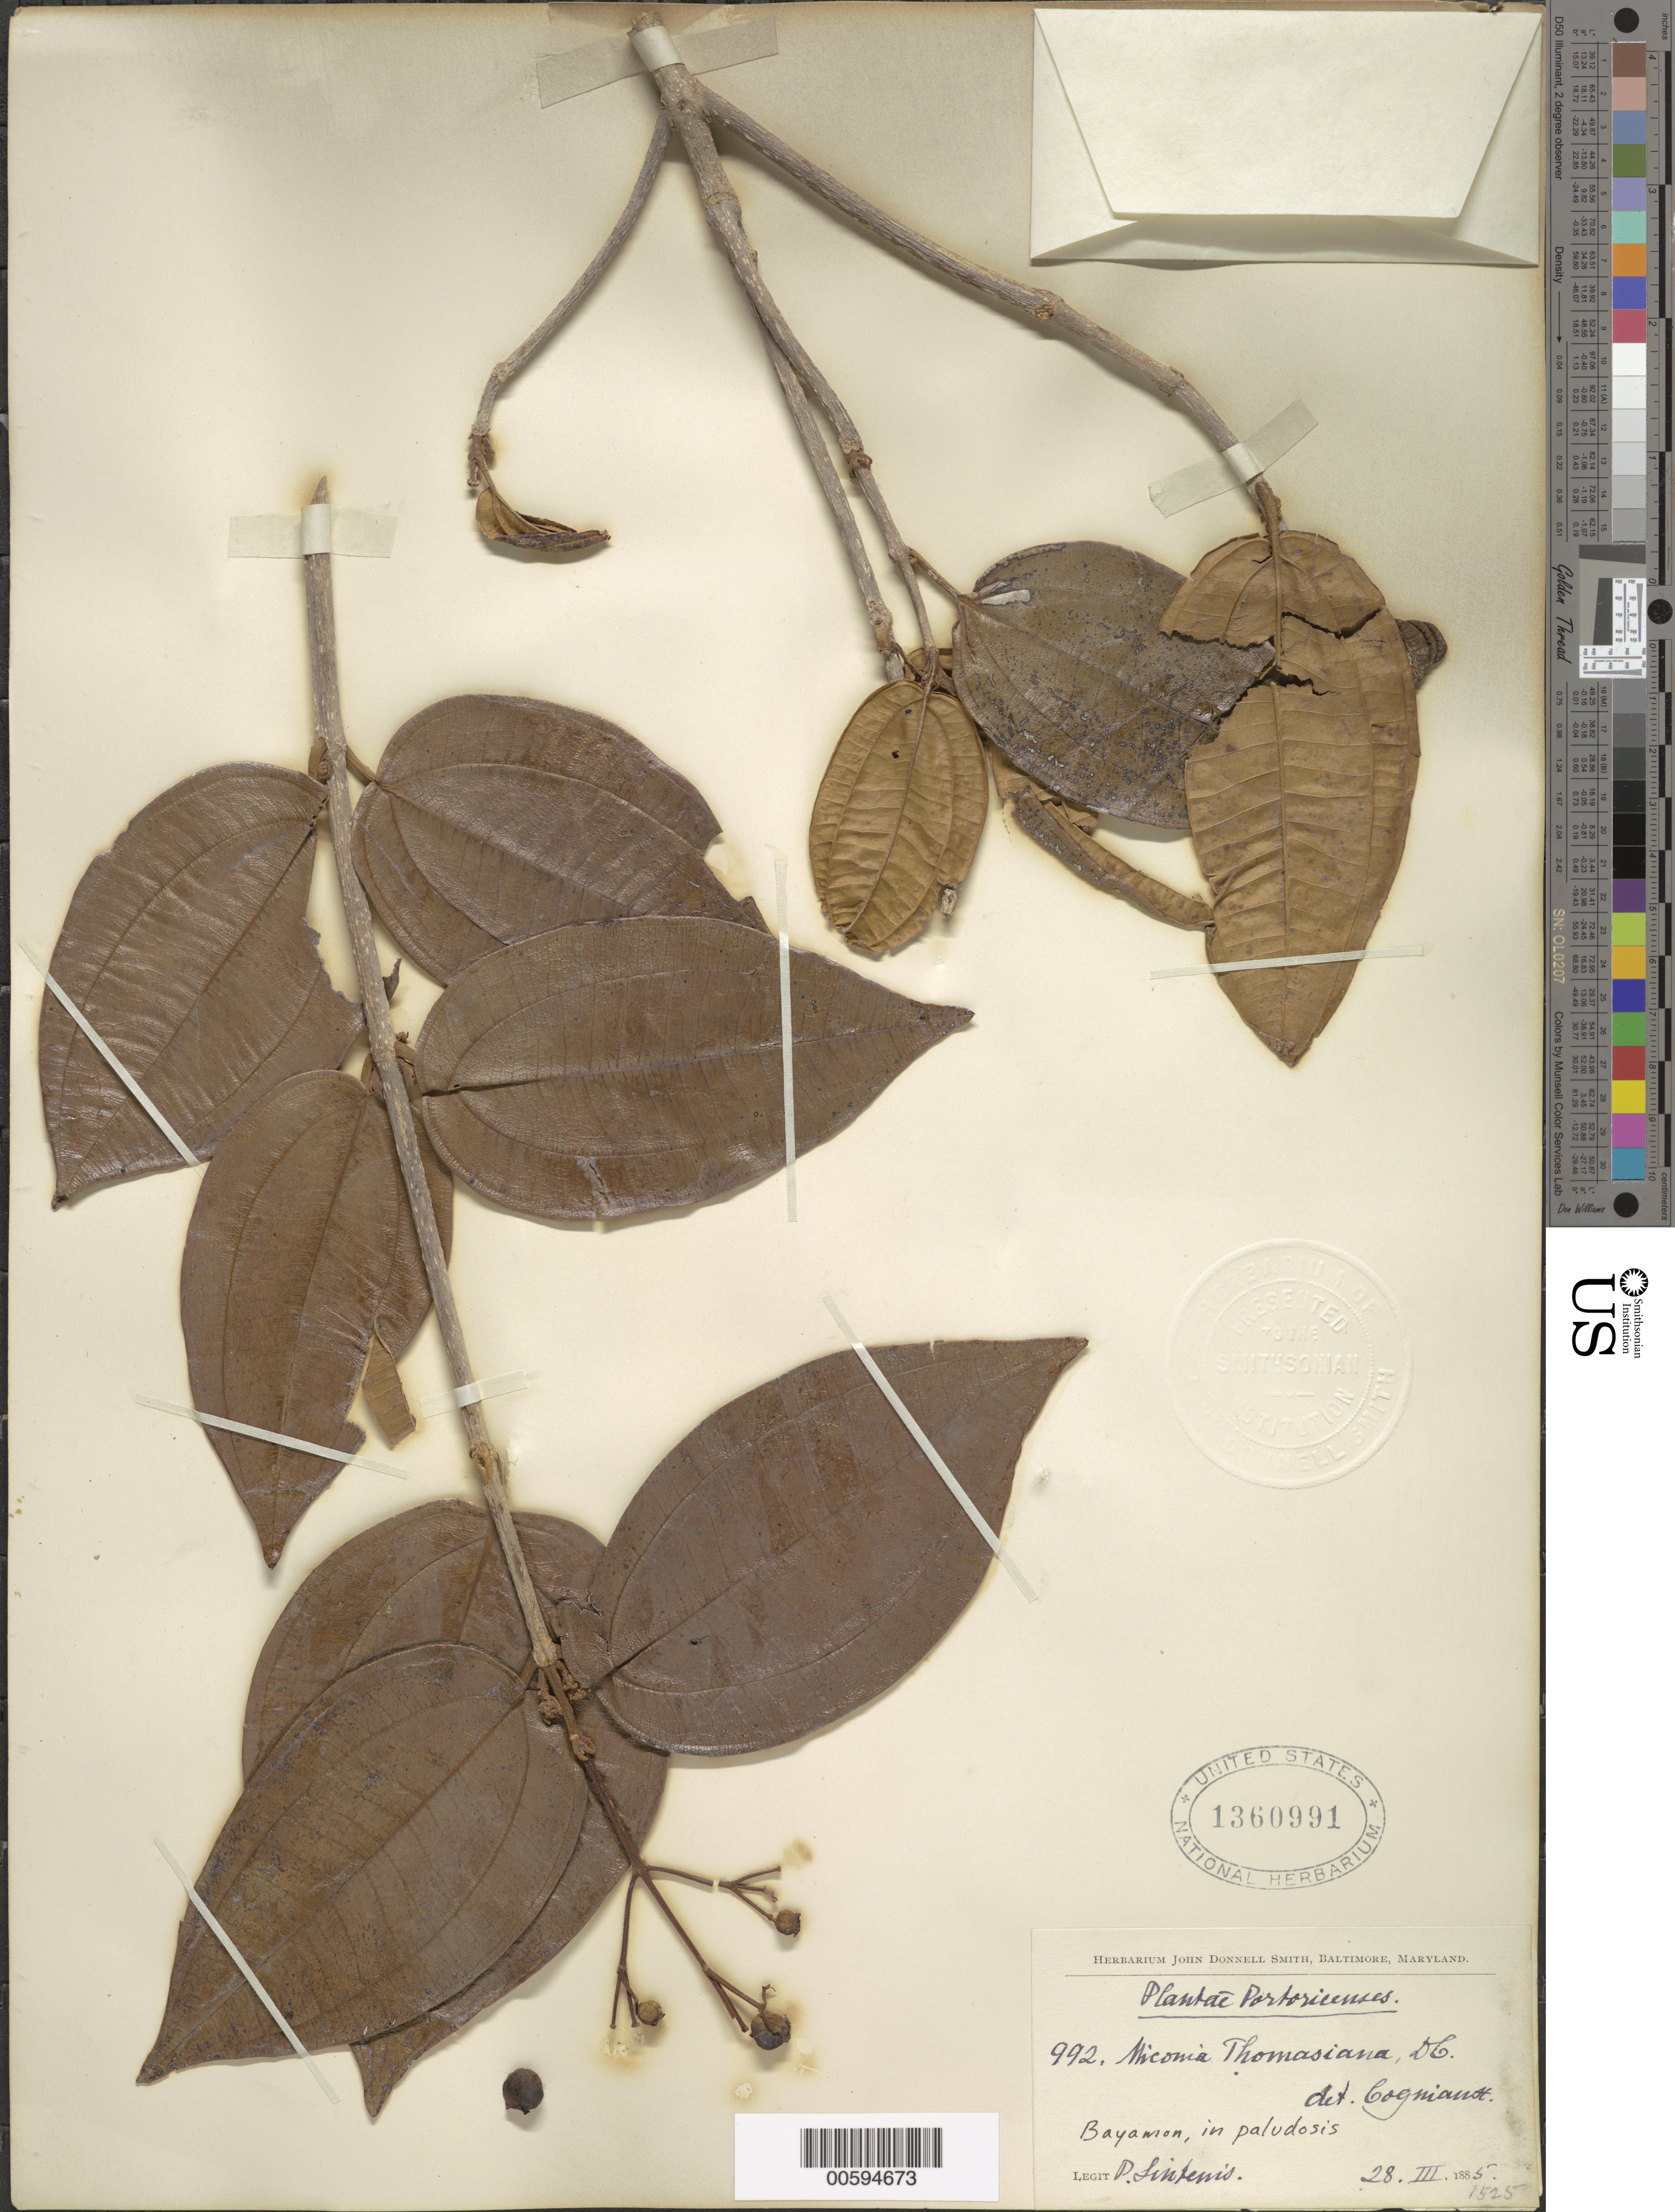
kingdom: Plantae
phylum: Tracheophyta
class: Magnoliopsida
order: Myrtales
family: Melastomataceae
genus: Miconia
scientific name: Miconia thomasiana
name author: DC.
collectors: P. Sintenis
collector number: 992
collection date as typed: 28 Mar 1885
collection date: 1885-03-28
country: Puerto Rico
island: Greater Antilles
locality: Bayamon, in paludosis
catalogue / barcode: US 1360991